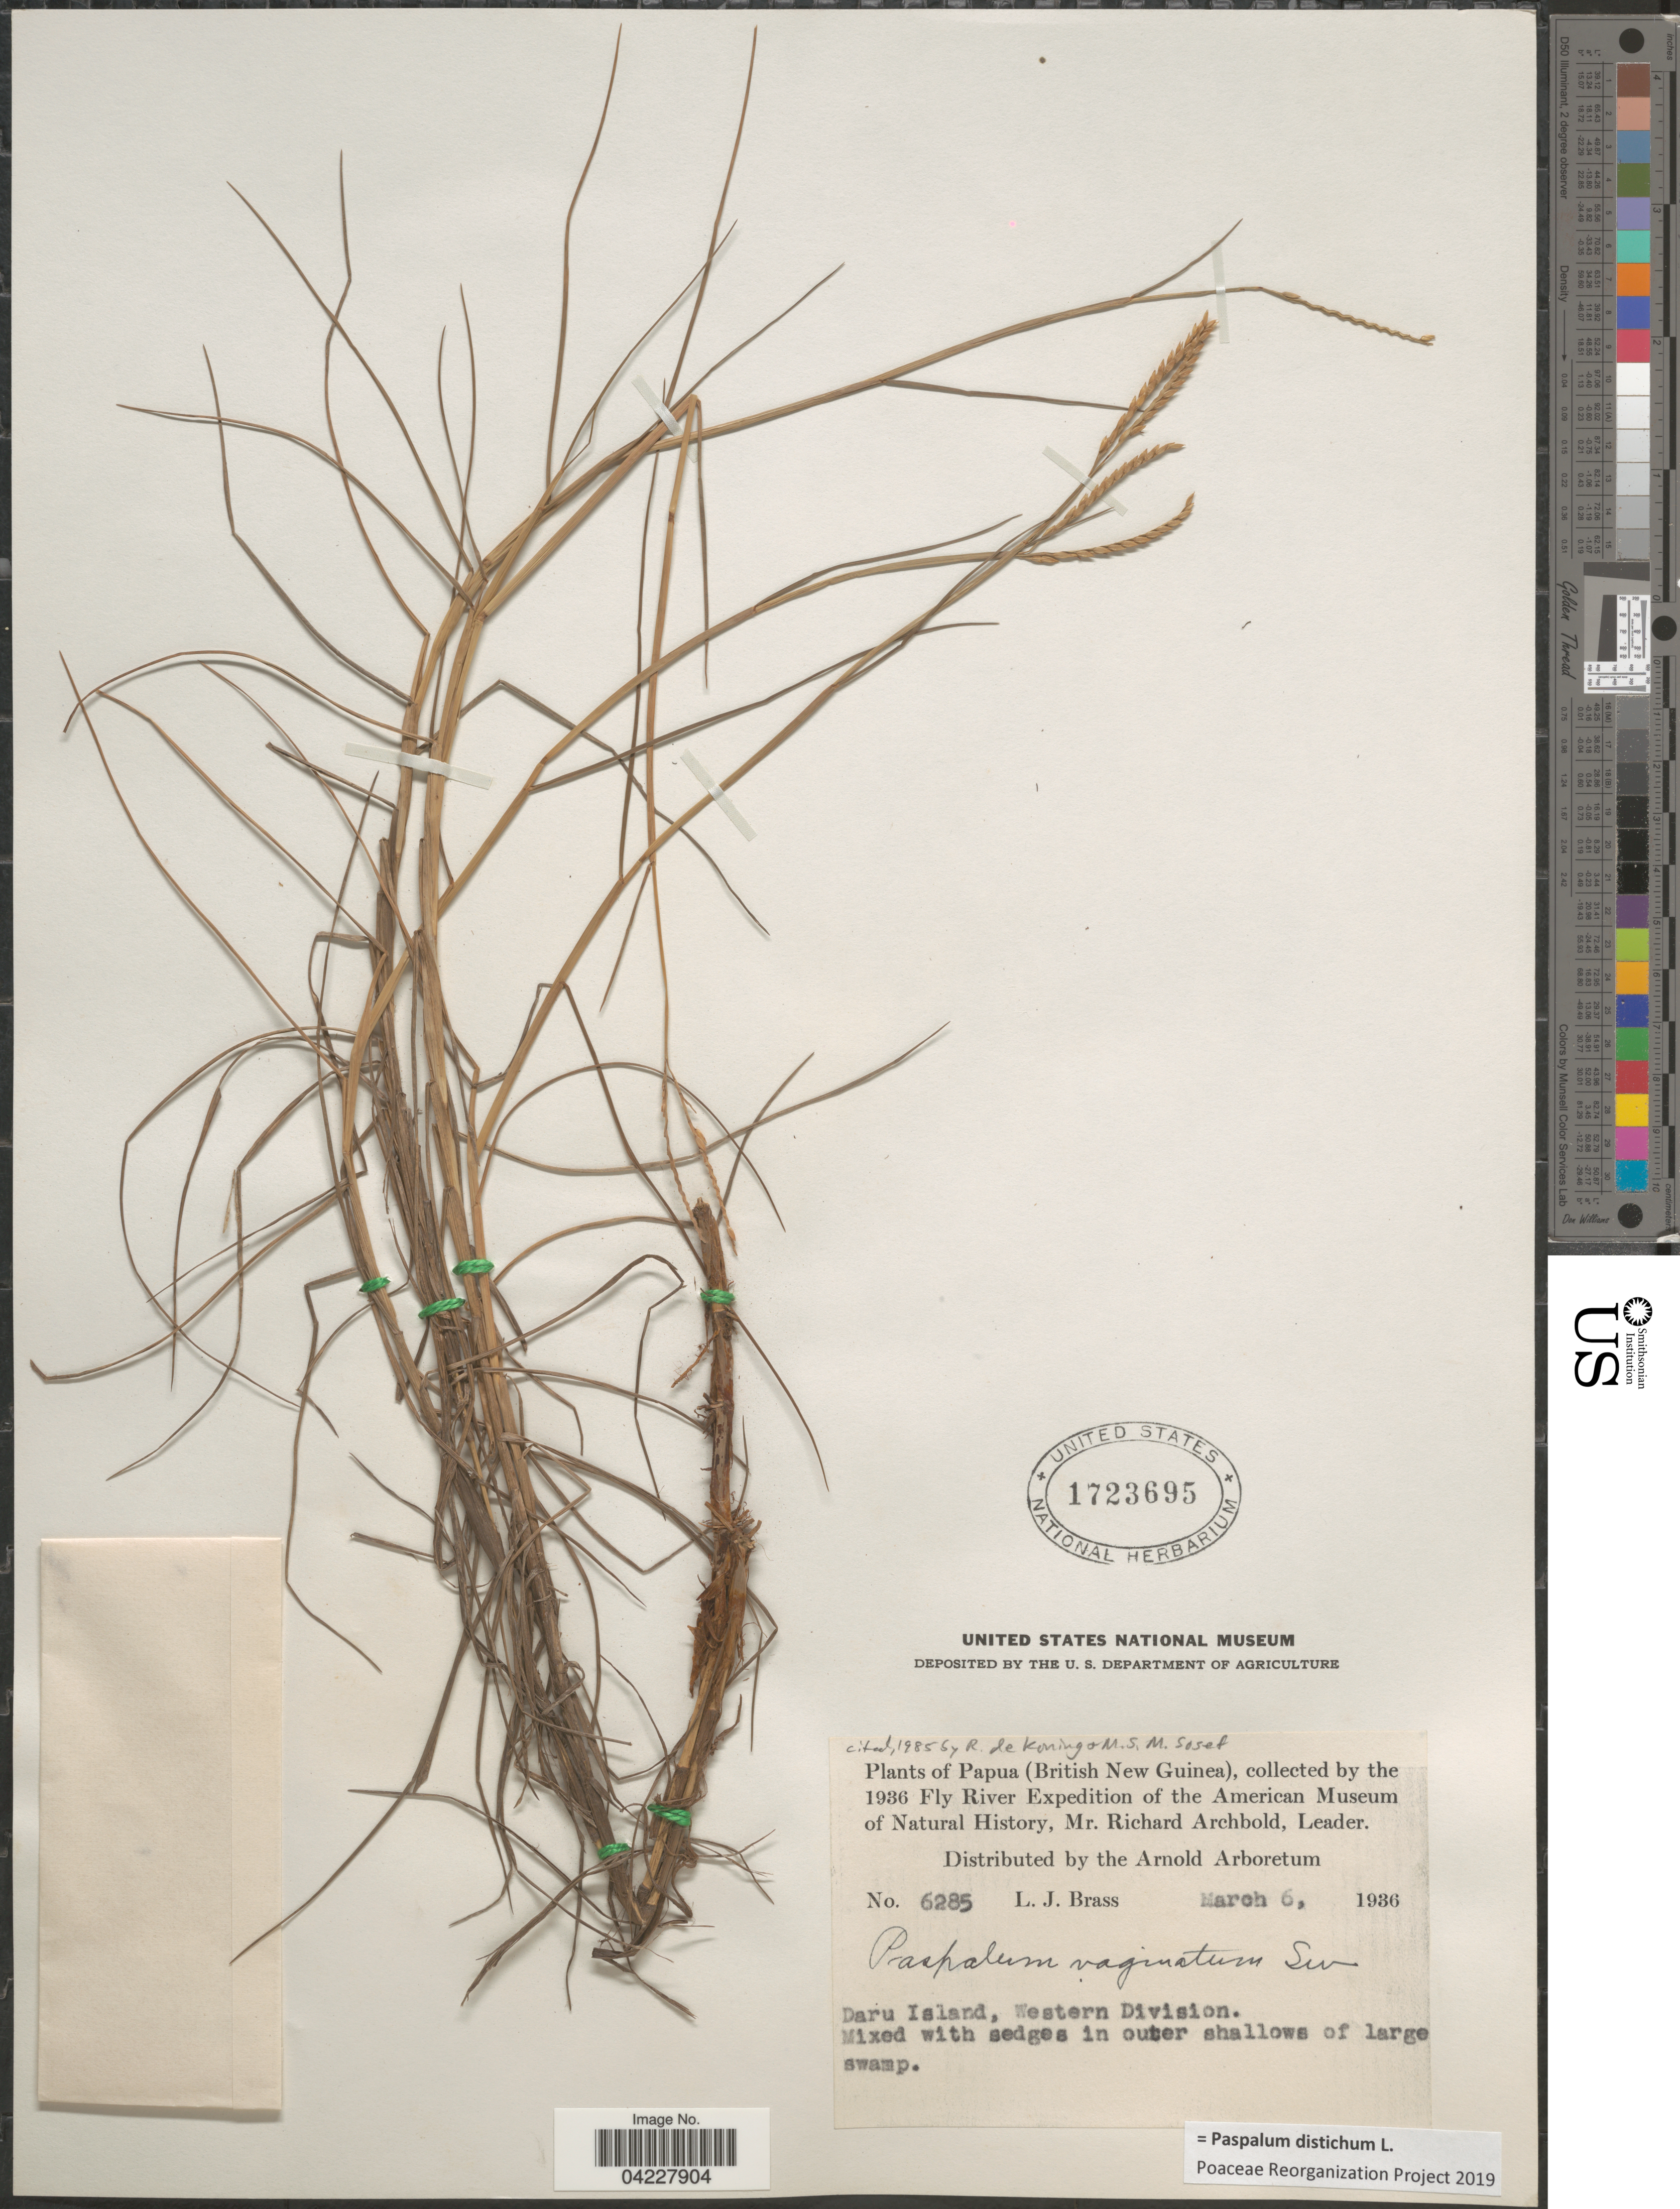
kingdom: Plantae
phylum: Tracheophyta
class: Liliopsida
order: Poales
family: Poaceae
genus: Paspalum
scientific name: Paspalum distichum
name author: L.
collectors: L. J. Brass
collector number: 6285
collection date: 1936-03-06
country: Papua New Guinea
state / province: Manus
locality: Papua (British New Guinea), collected by the 1936 Fly River Expedition of the American Museum of Natural History. Daru Island, Western Division.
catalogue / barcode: US 1723695